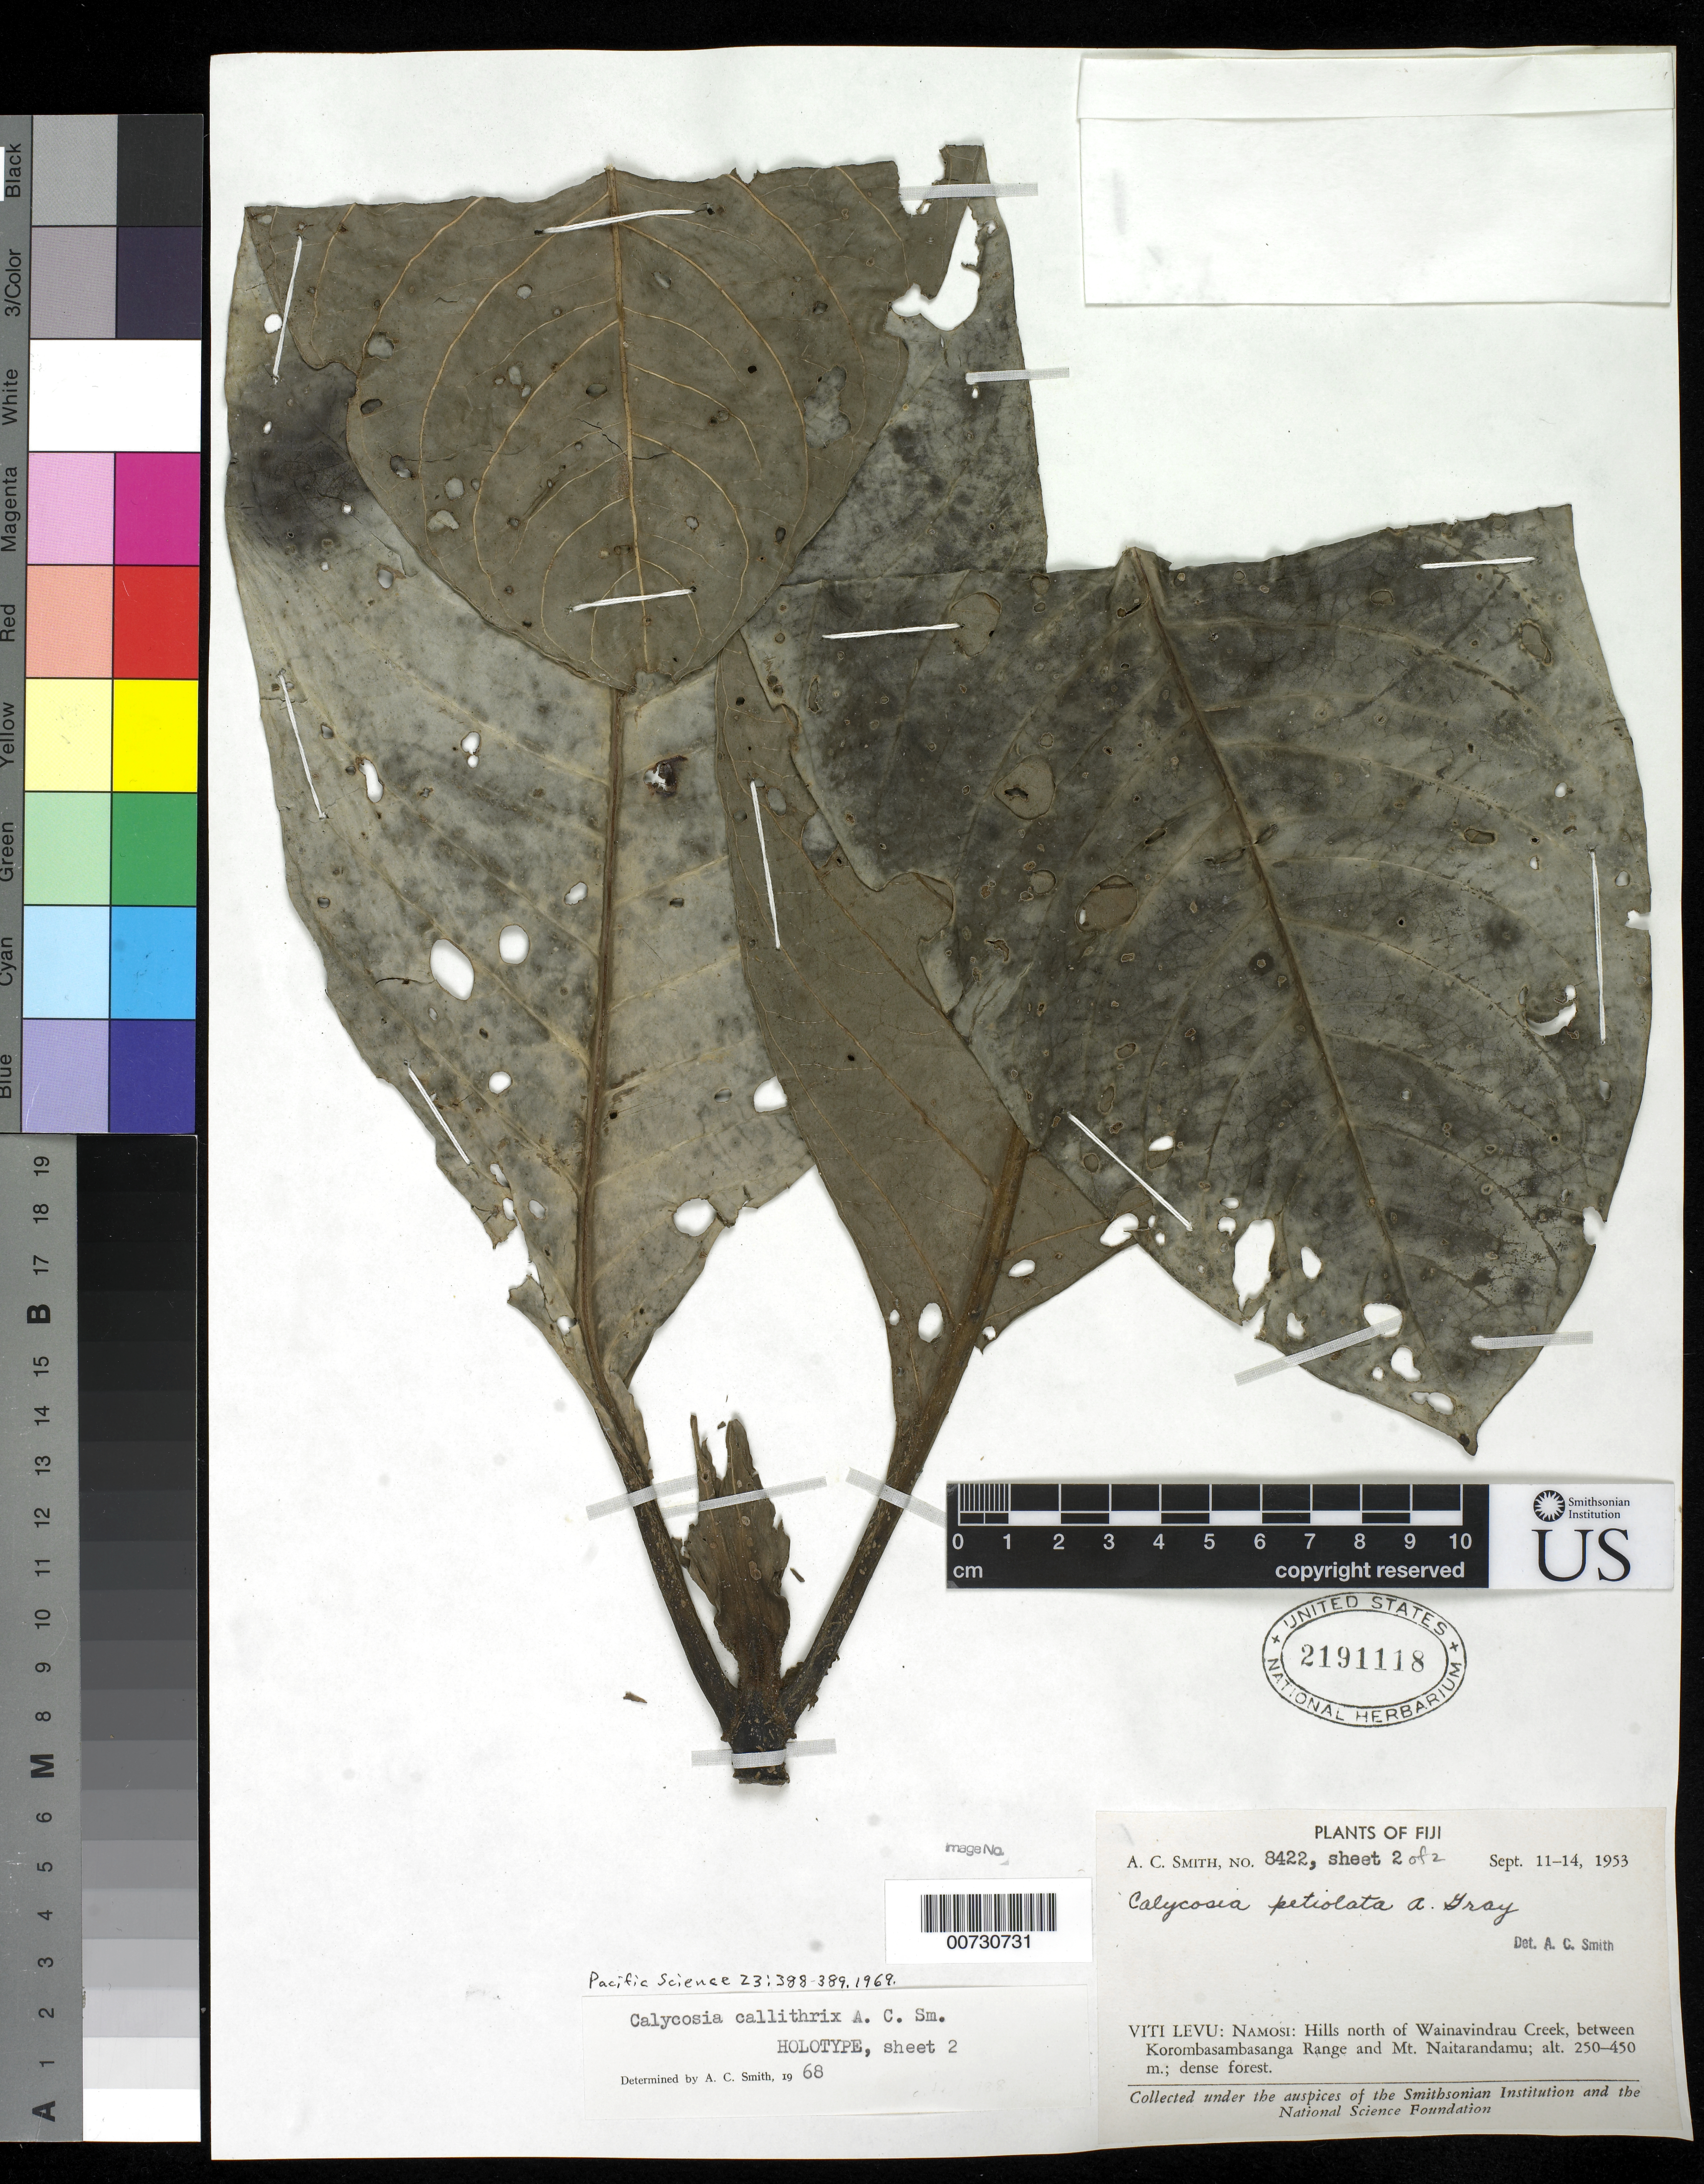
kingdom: Plantae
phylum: Tracheophyta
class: Magnoliopsida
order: Gentianales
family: Rubiaceae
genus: Calycosia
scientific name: Calycosia callithrix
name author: A.C. Sm.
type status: Holotype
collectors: A. C. Smith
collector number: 8422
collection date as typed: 11 Sep 1953 to 14 Sep 1953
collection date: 1953-09-11/1953-09-14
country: Fiji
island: Viti Levu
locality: Namosi: N of Wainavindrau Creek, between Korombasambasanga Range and Mt. Naitarandamu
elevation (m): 250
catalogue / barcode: US 2191118